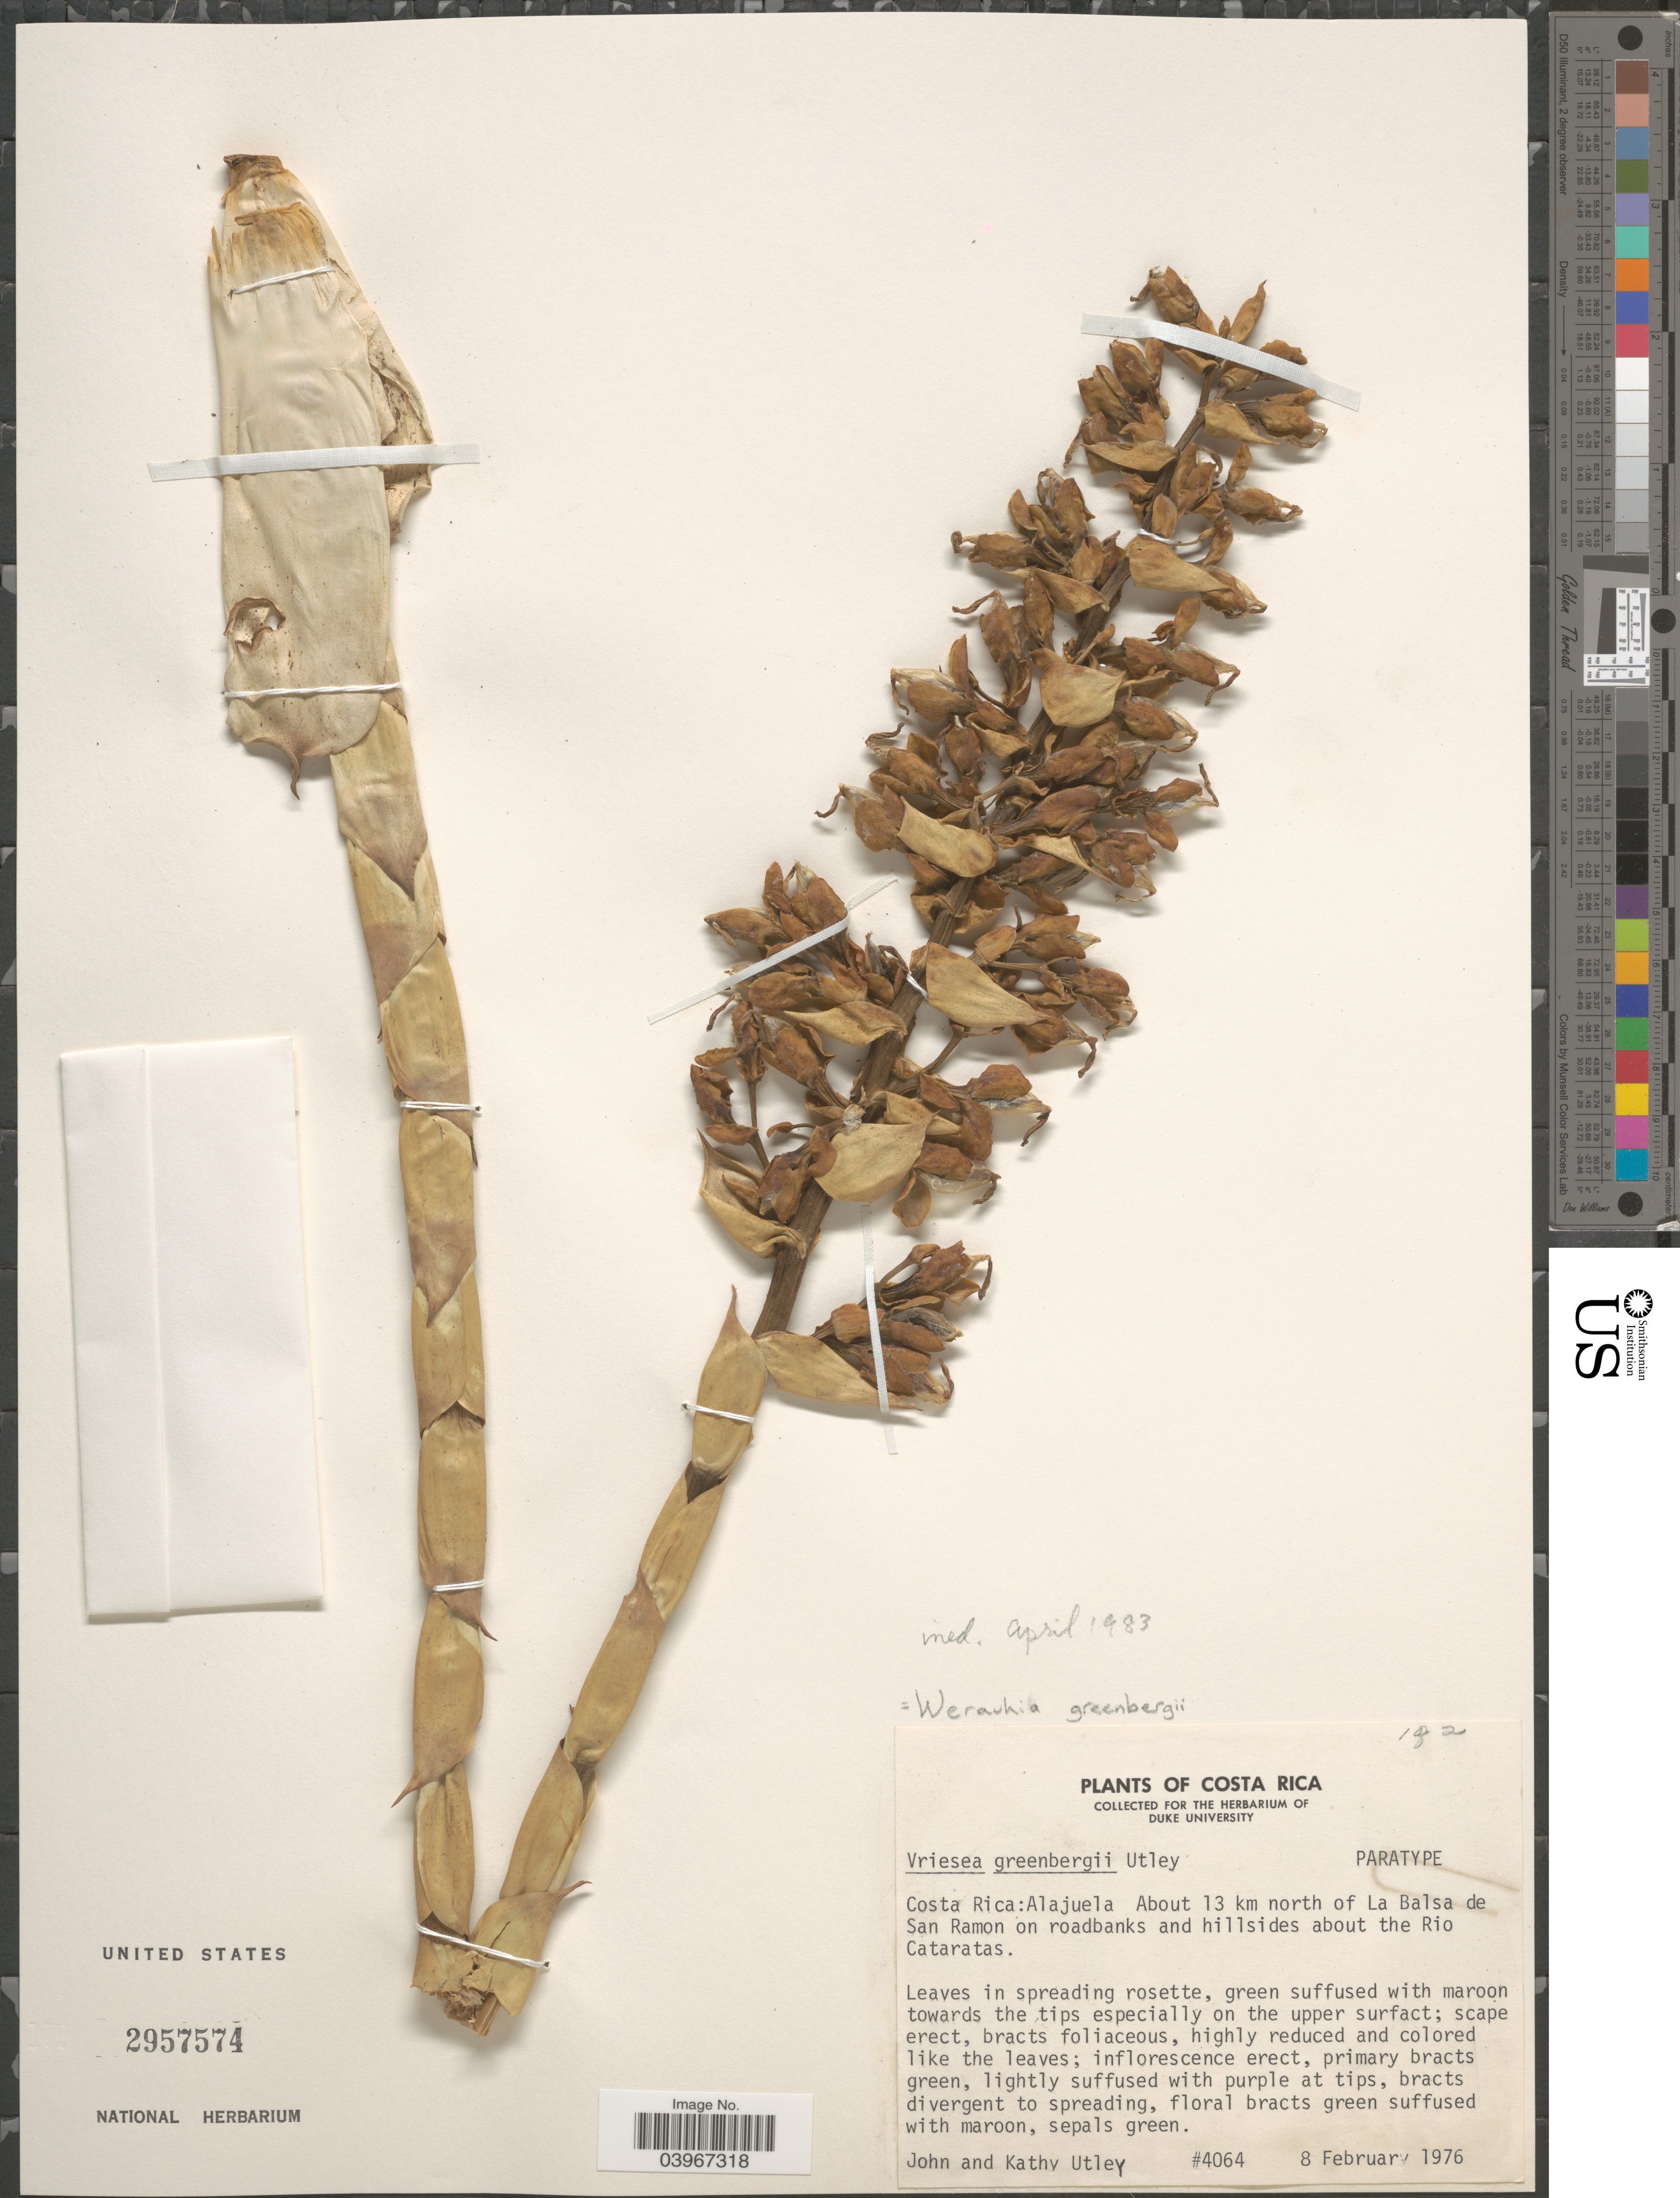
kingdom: Plantae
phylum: Tracheophyta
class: Liliopsida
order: Poales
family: Bromeliaceae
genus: Werauhia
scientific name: Werauhia greenbergii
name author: (Utley) J.R. Grant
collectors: J. F. Utley & K. Burt-Utley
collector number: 4064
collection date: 1976-02-08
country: Costa Rica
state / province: Alajuela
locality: About 13 km north of La Balsa de San Ramon on roadbanks and hillsides about the Rio Cataratas.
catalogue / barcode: US 2957574